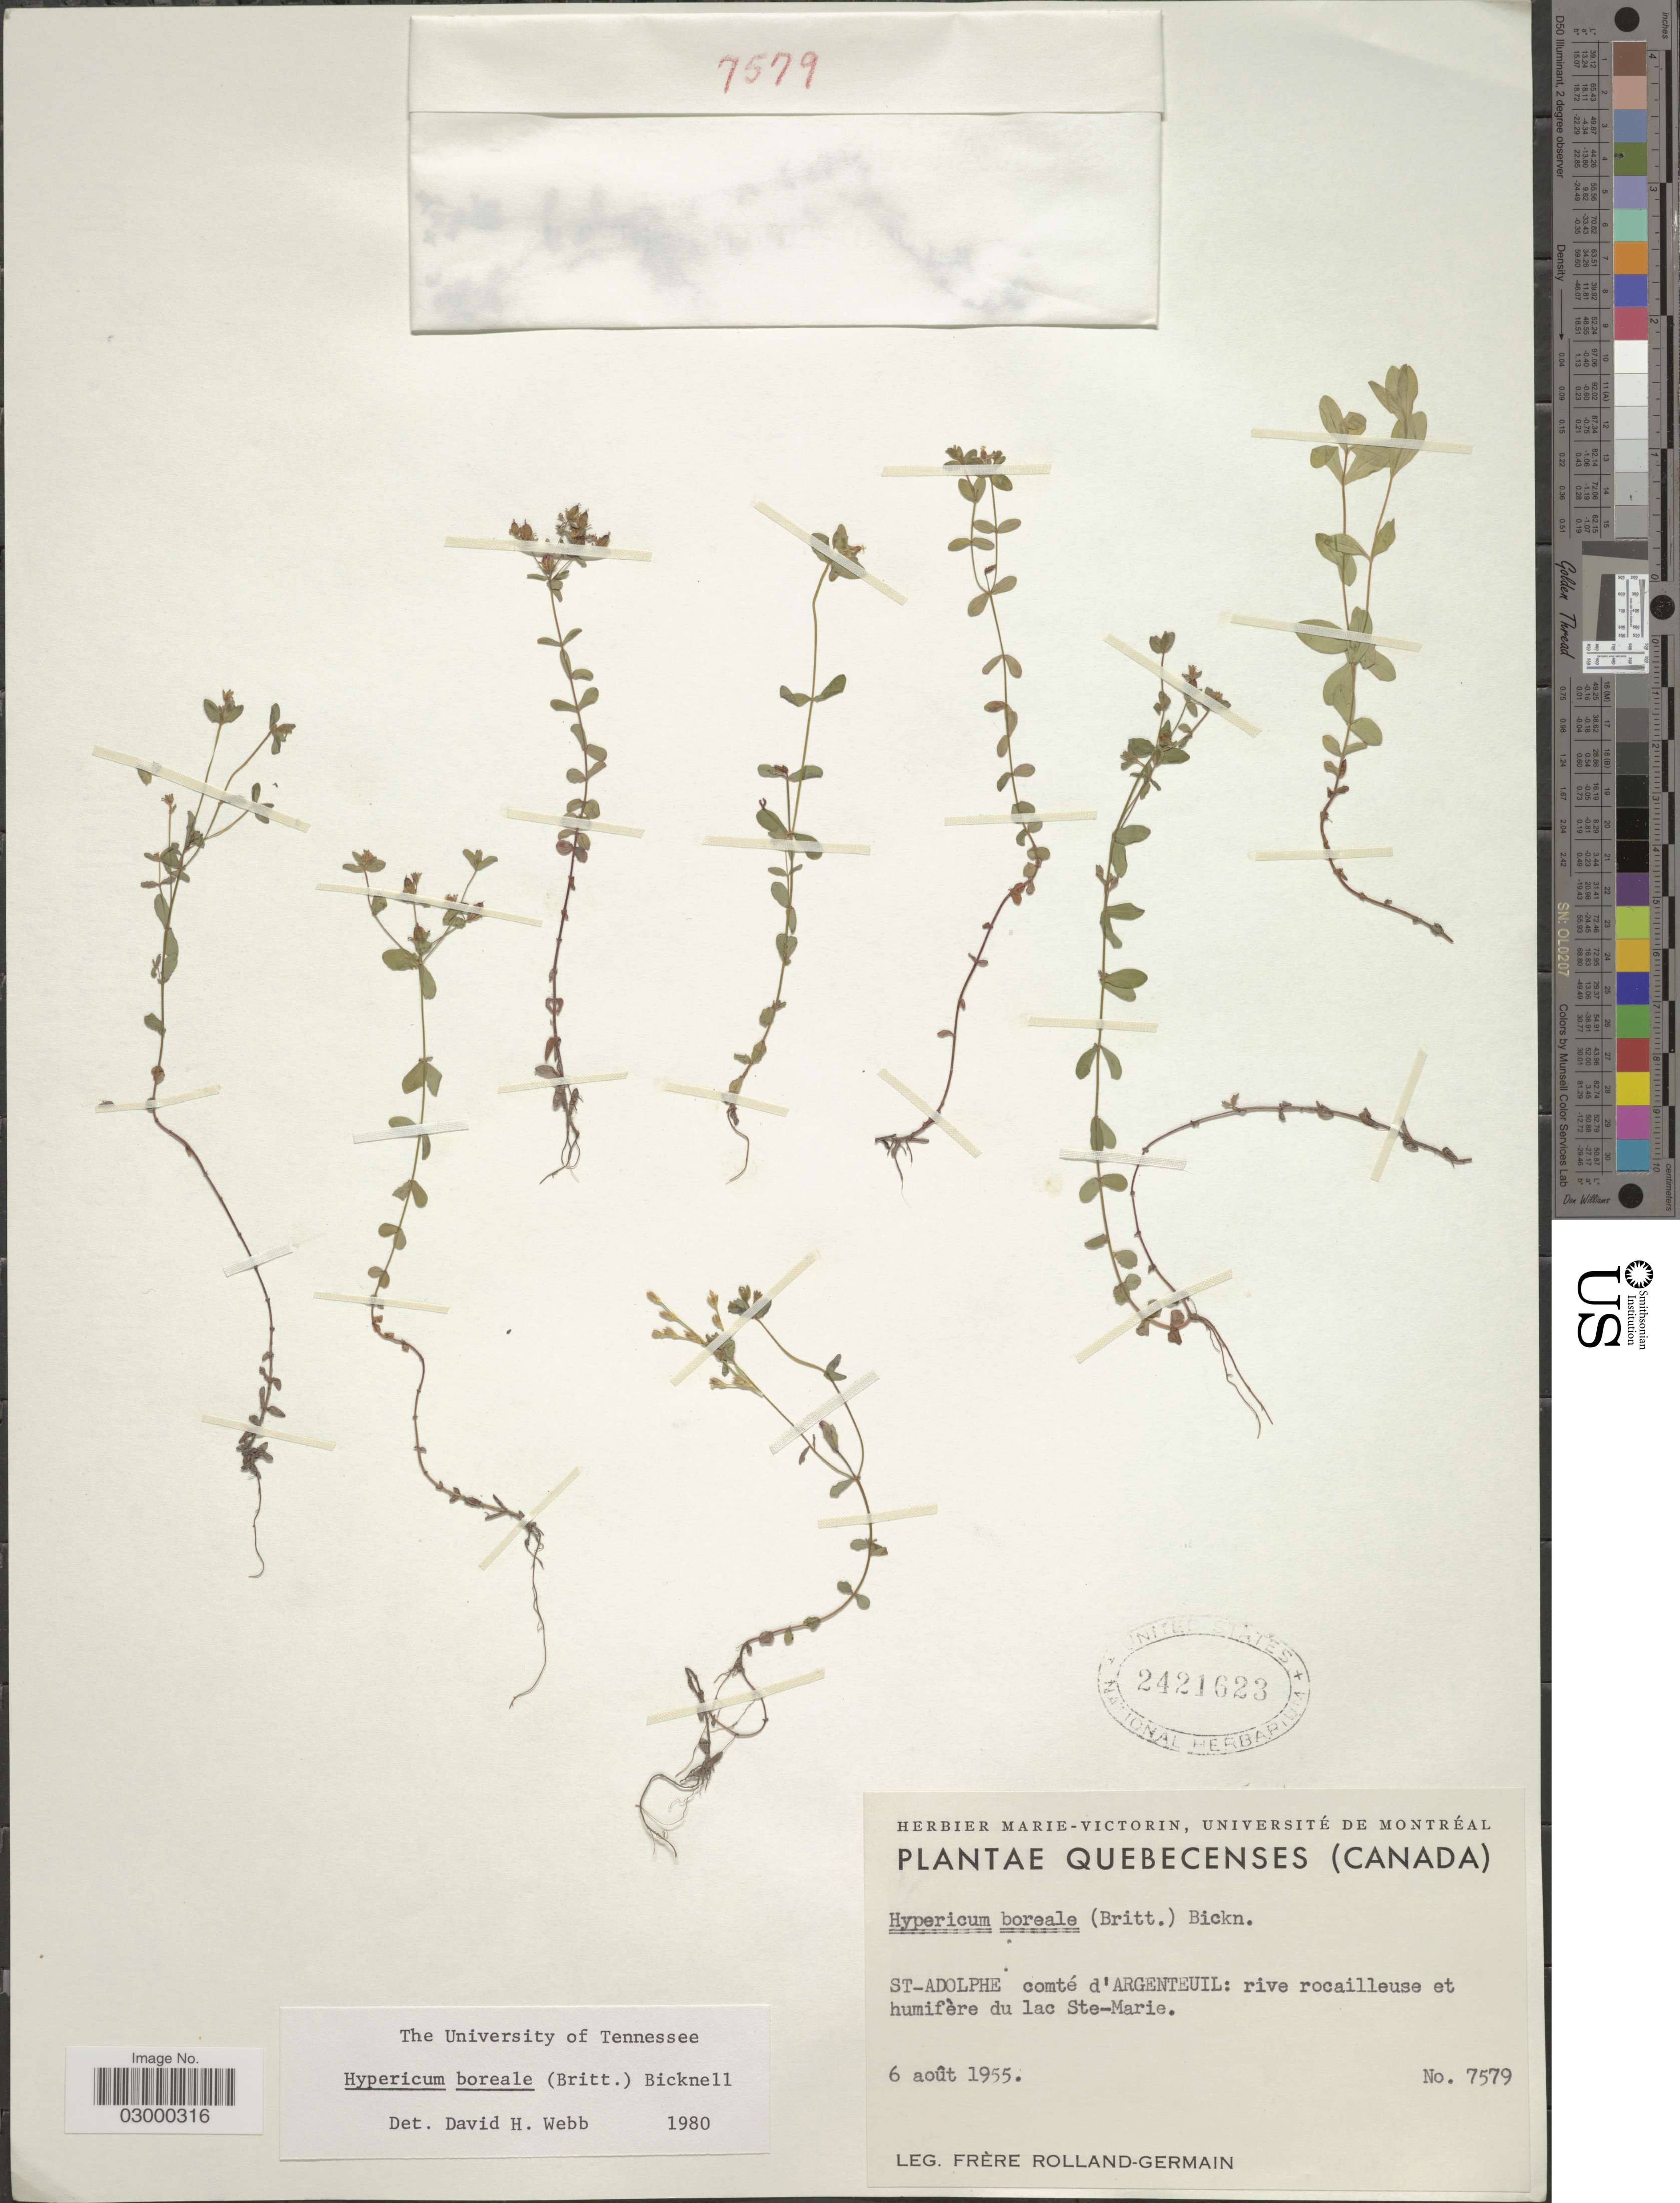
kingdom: Plantae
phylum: Tracheophyta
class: Magnoliopsida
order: Malpighiales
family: Hypericaceae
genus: Hypericum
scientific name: Hypericum boreale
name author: (Britton) E.P. Bicknell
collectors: Rolland-Germain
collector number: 7579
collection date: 1955-08-06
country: Canada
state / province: Quebec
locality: St-Adolphe, comté d'Argenteuil, rive rocailleuse et humifère du lac Ste-Marie.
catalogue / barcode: US 2421623